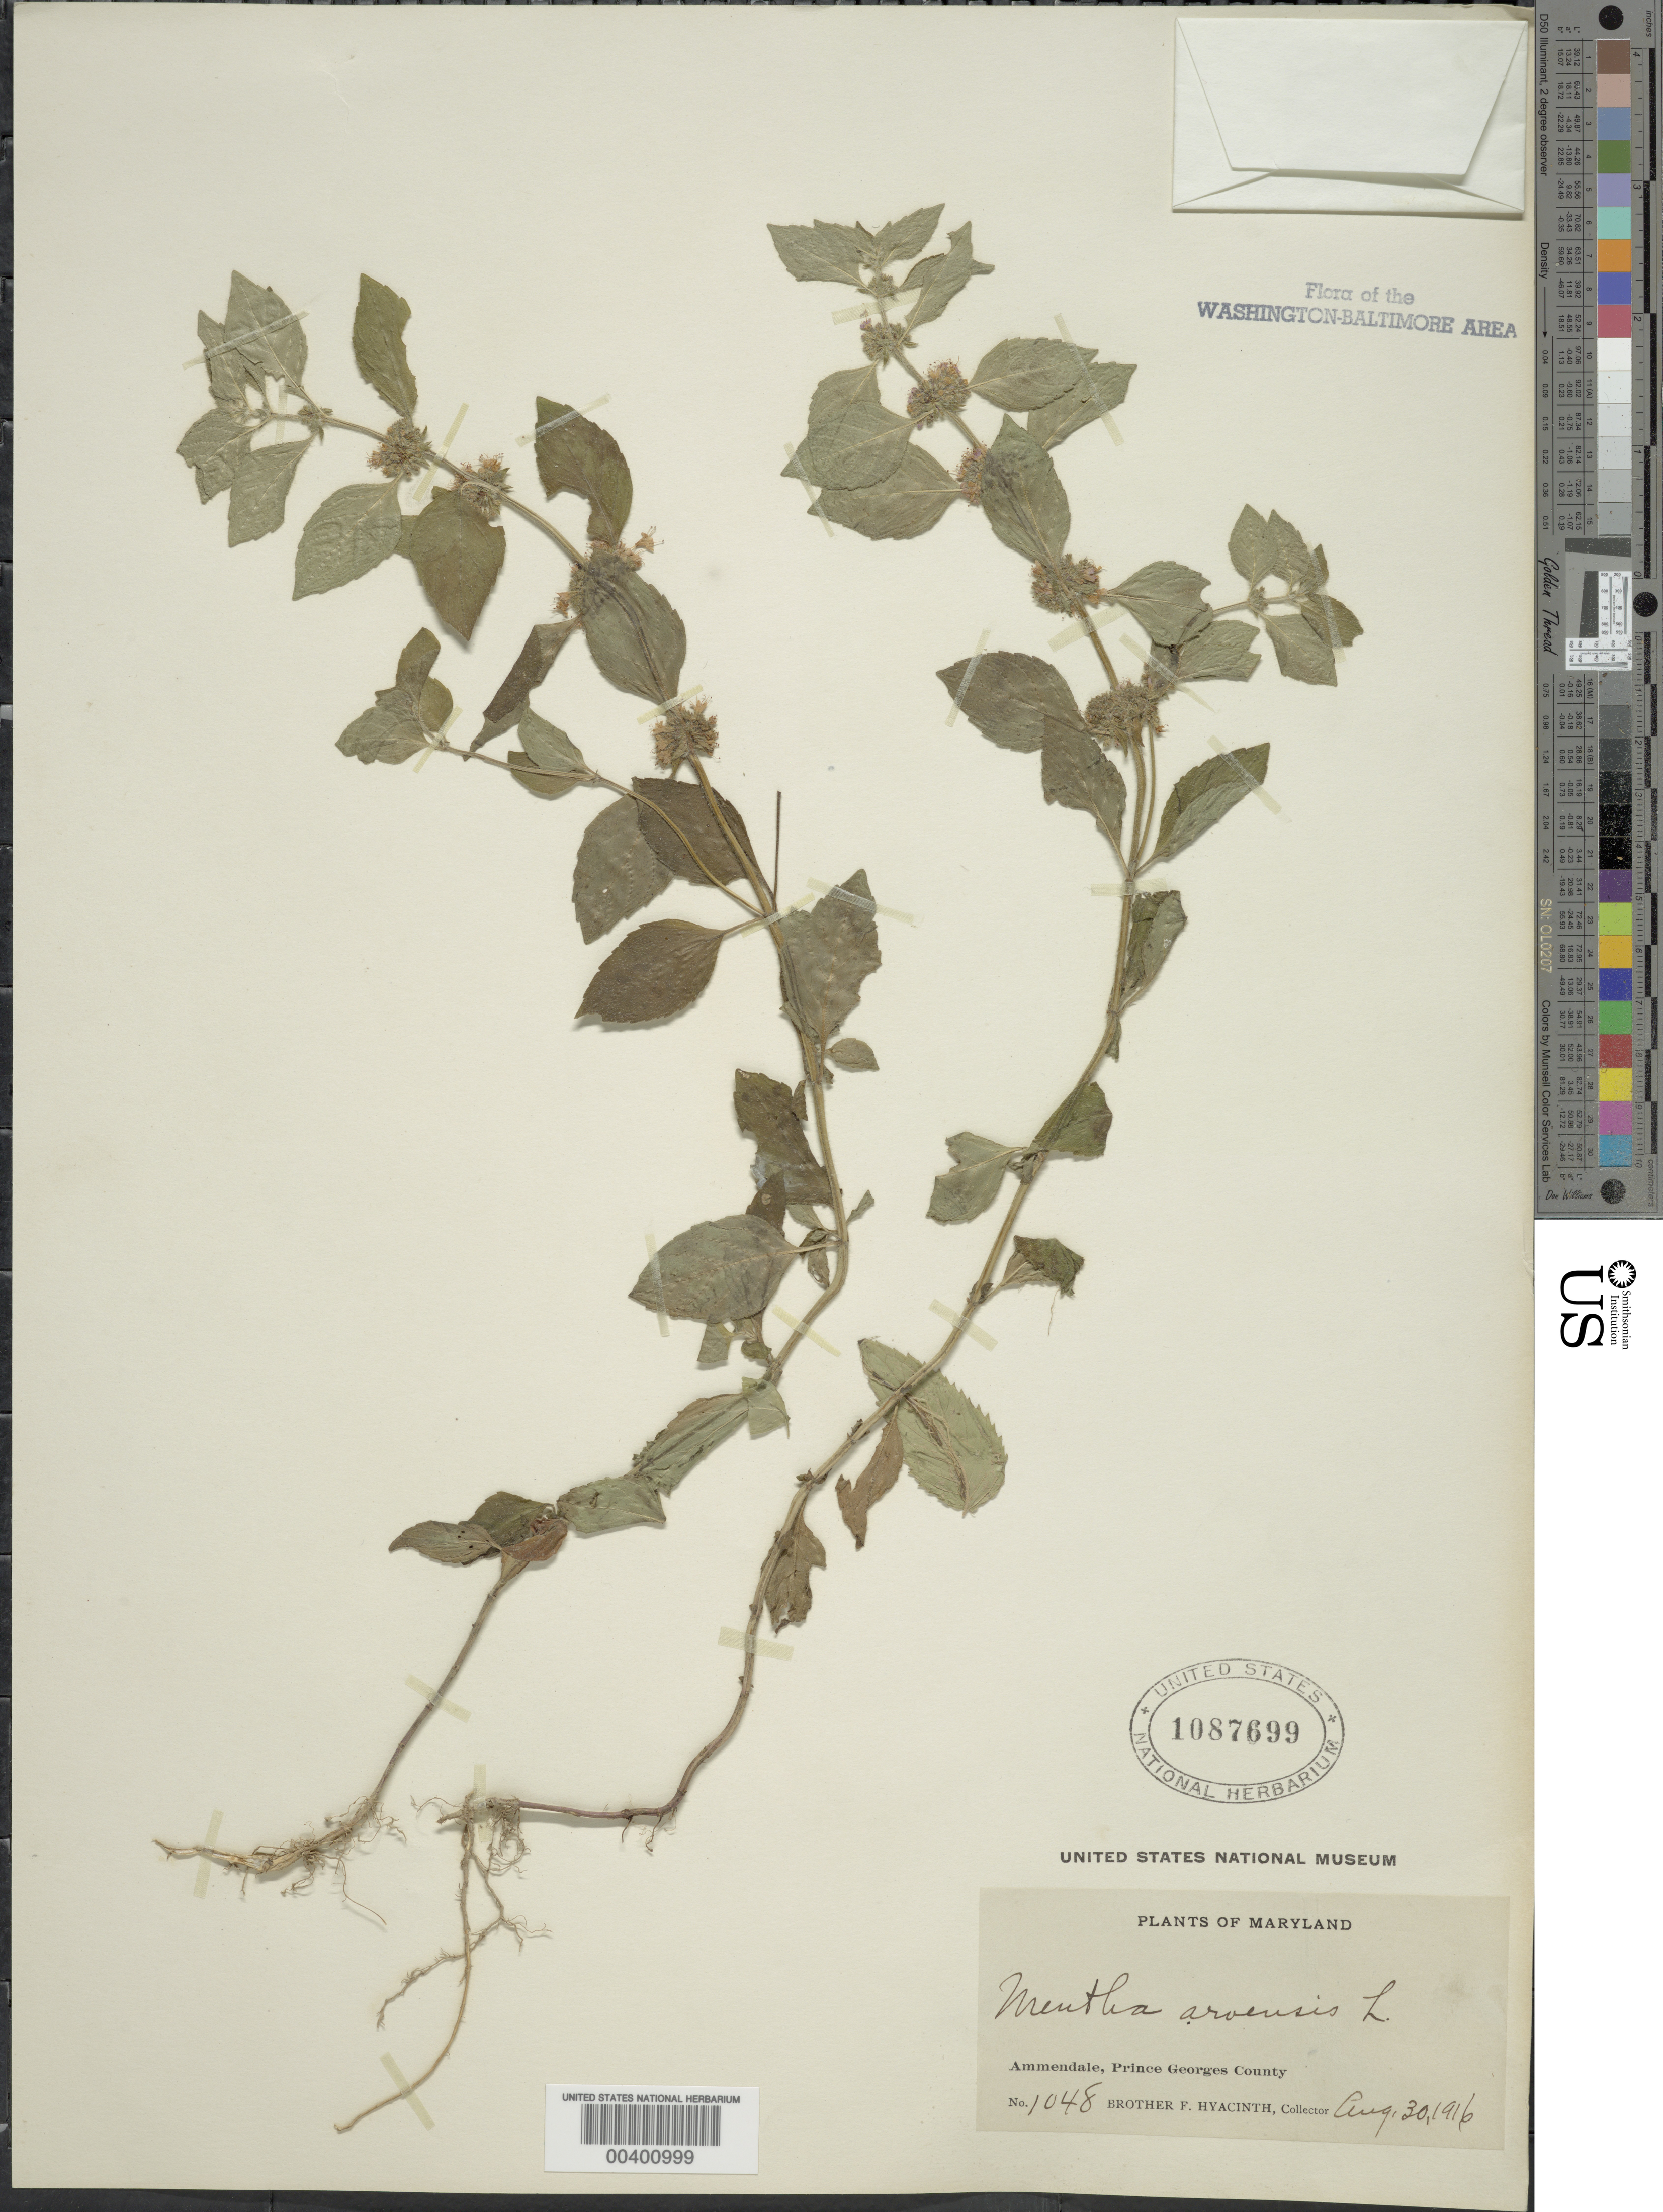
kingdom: Plantae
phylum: Tracheophyta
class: Magnoliopsida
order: Lamiales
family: Lamiaceae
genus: Mentha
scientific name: Mentha arvensis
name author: L.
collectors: F. Hyacinth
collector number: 1048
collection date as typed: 30 Aug 1916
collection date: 1916-08-30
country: United States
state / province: Maryland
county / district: Prince George's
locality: Ammendale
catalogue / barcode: US 1087699